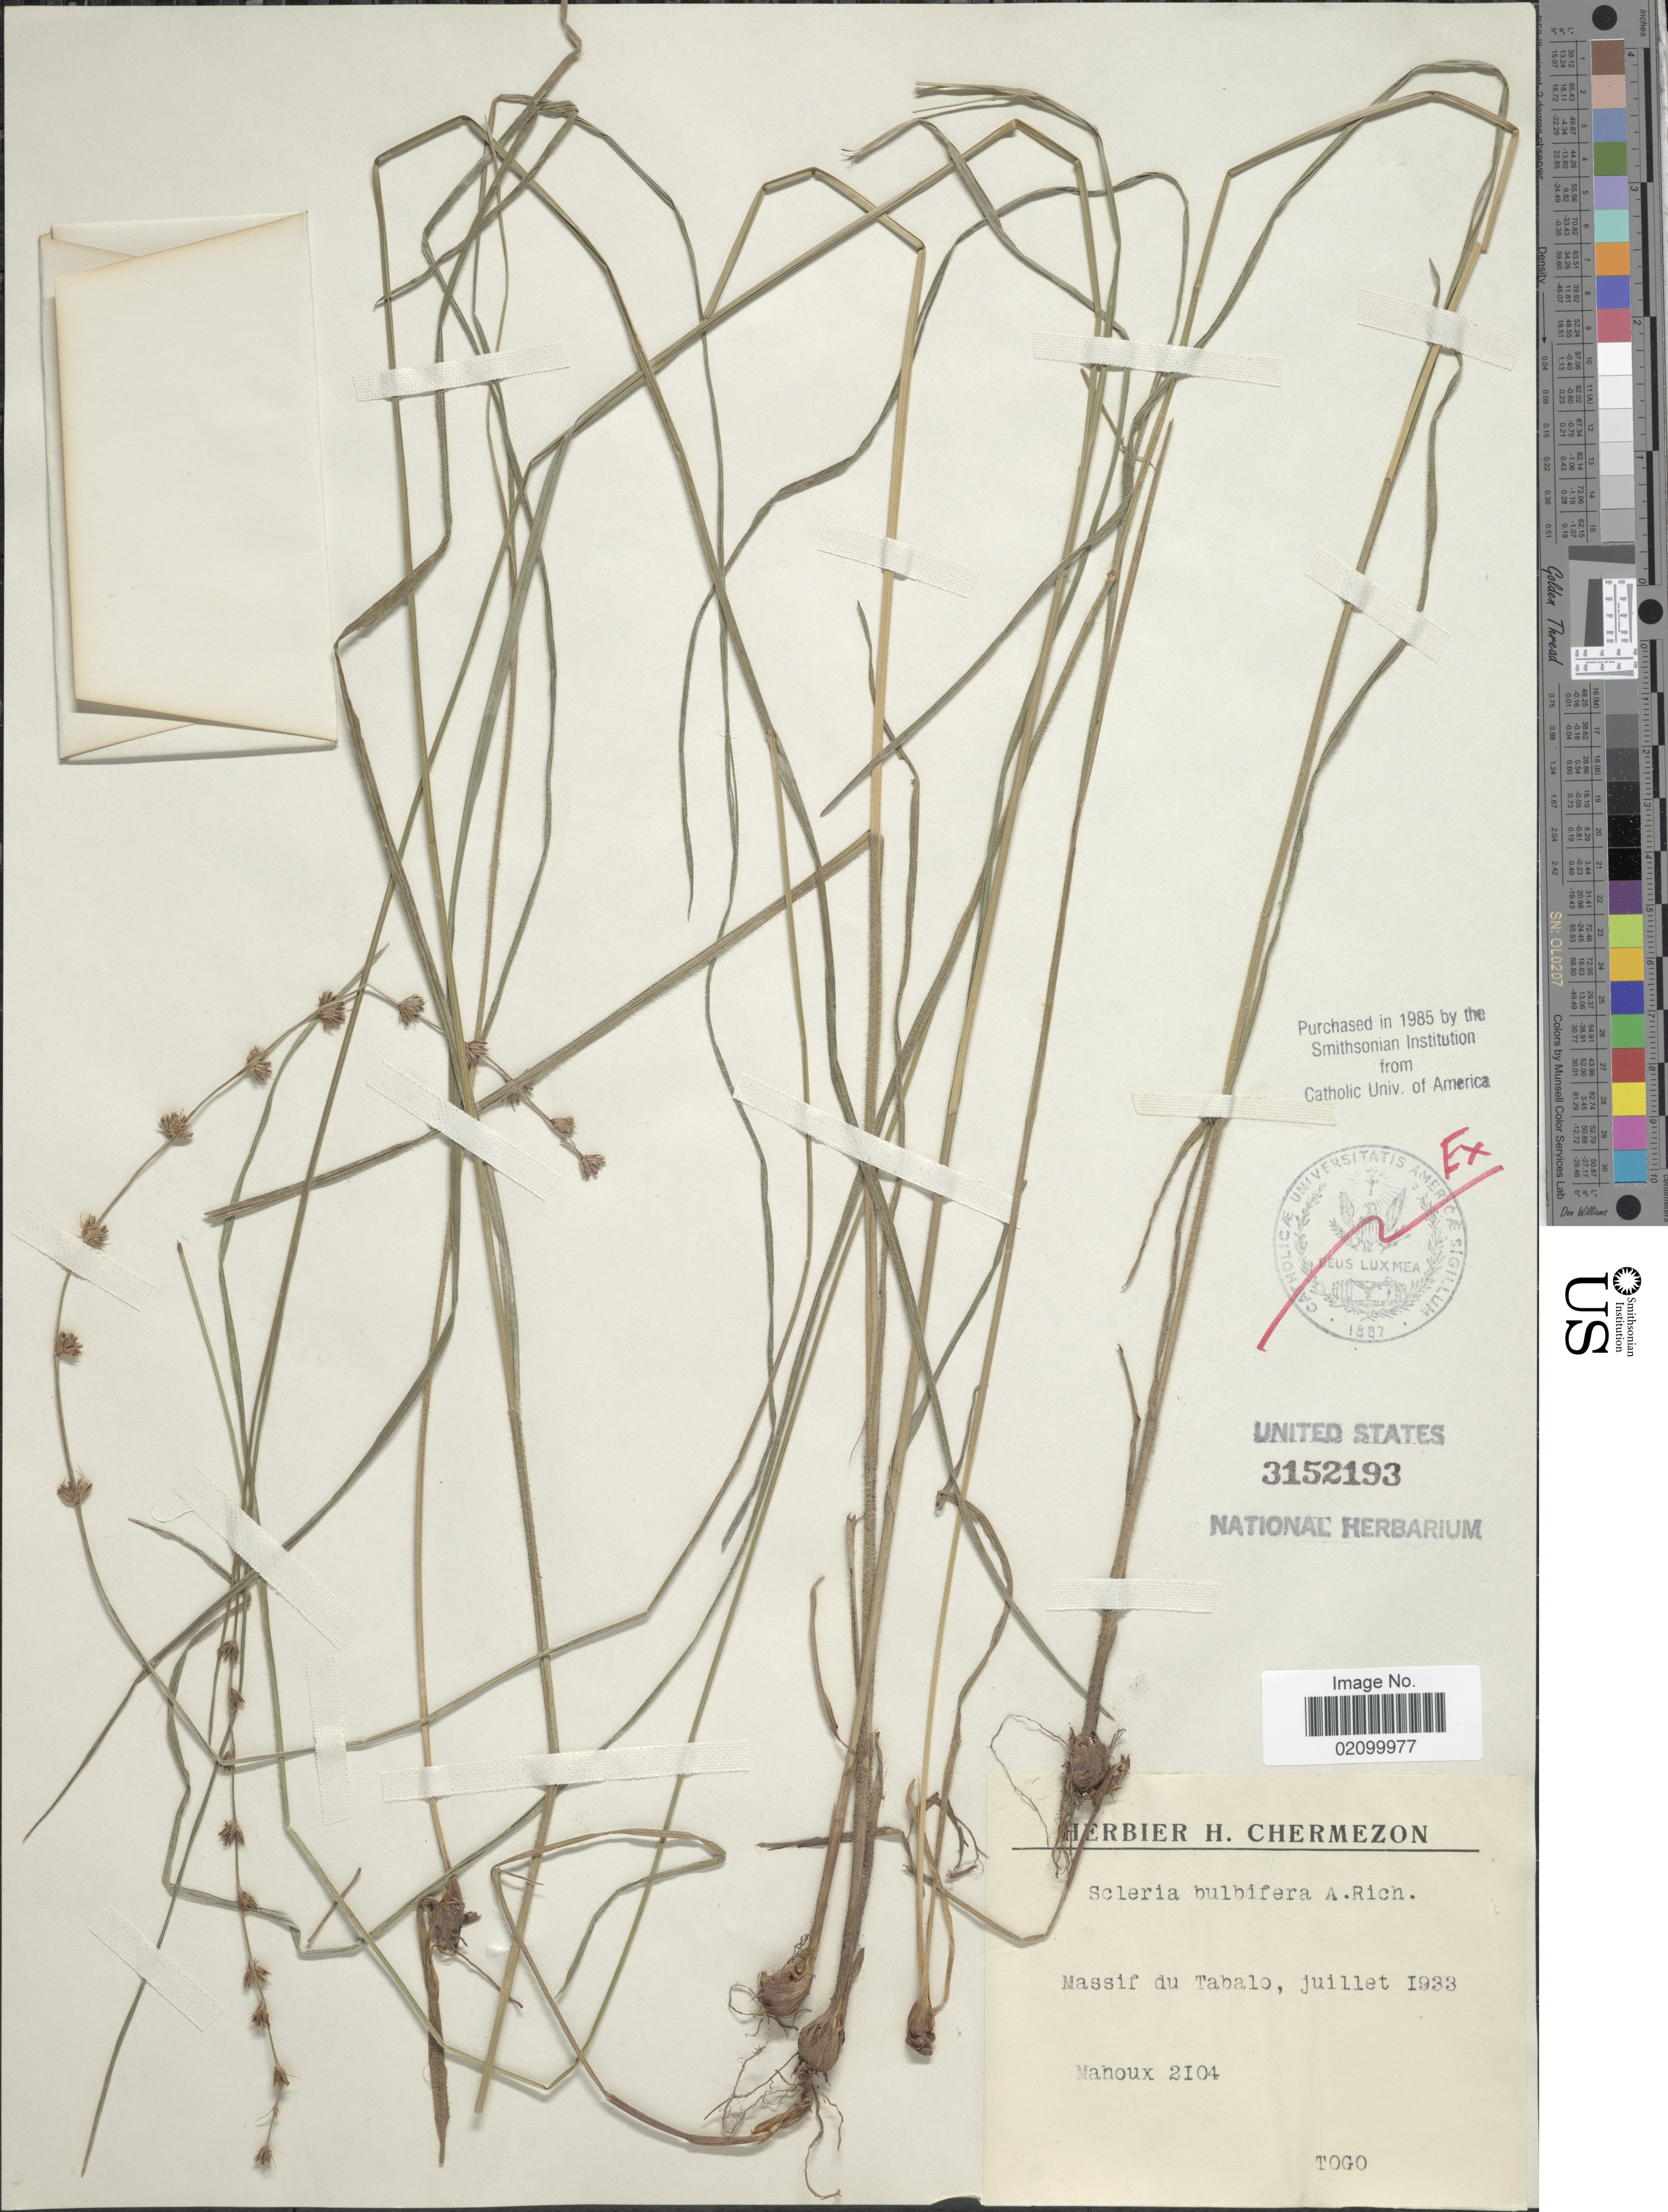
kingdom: Plantae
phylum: Tracheophyta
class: Liliopsida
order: Poales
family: Cyperaceae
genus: Scleria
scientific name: Scleria bulbifera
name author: Hochst. ex A. Rich.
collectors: P. Mahoux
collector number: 2104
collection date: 1933-07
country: Togo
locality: Massif du Tabalo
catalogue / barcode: US 3152193